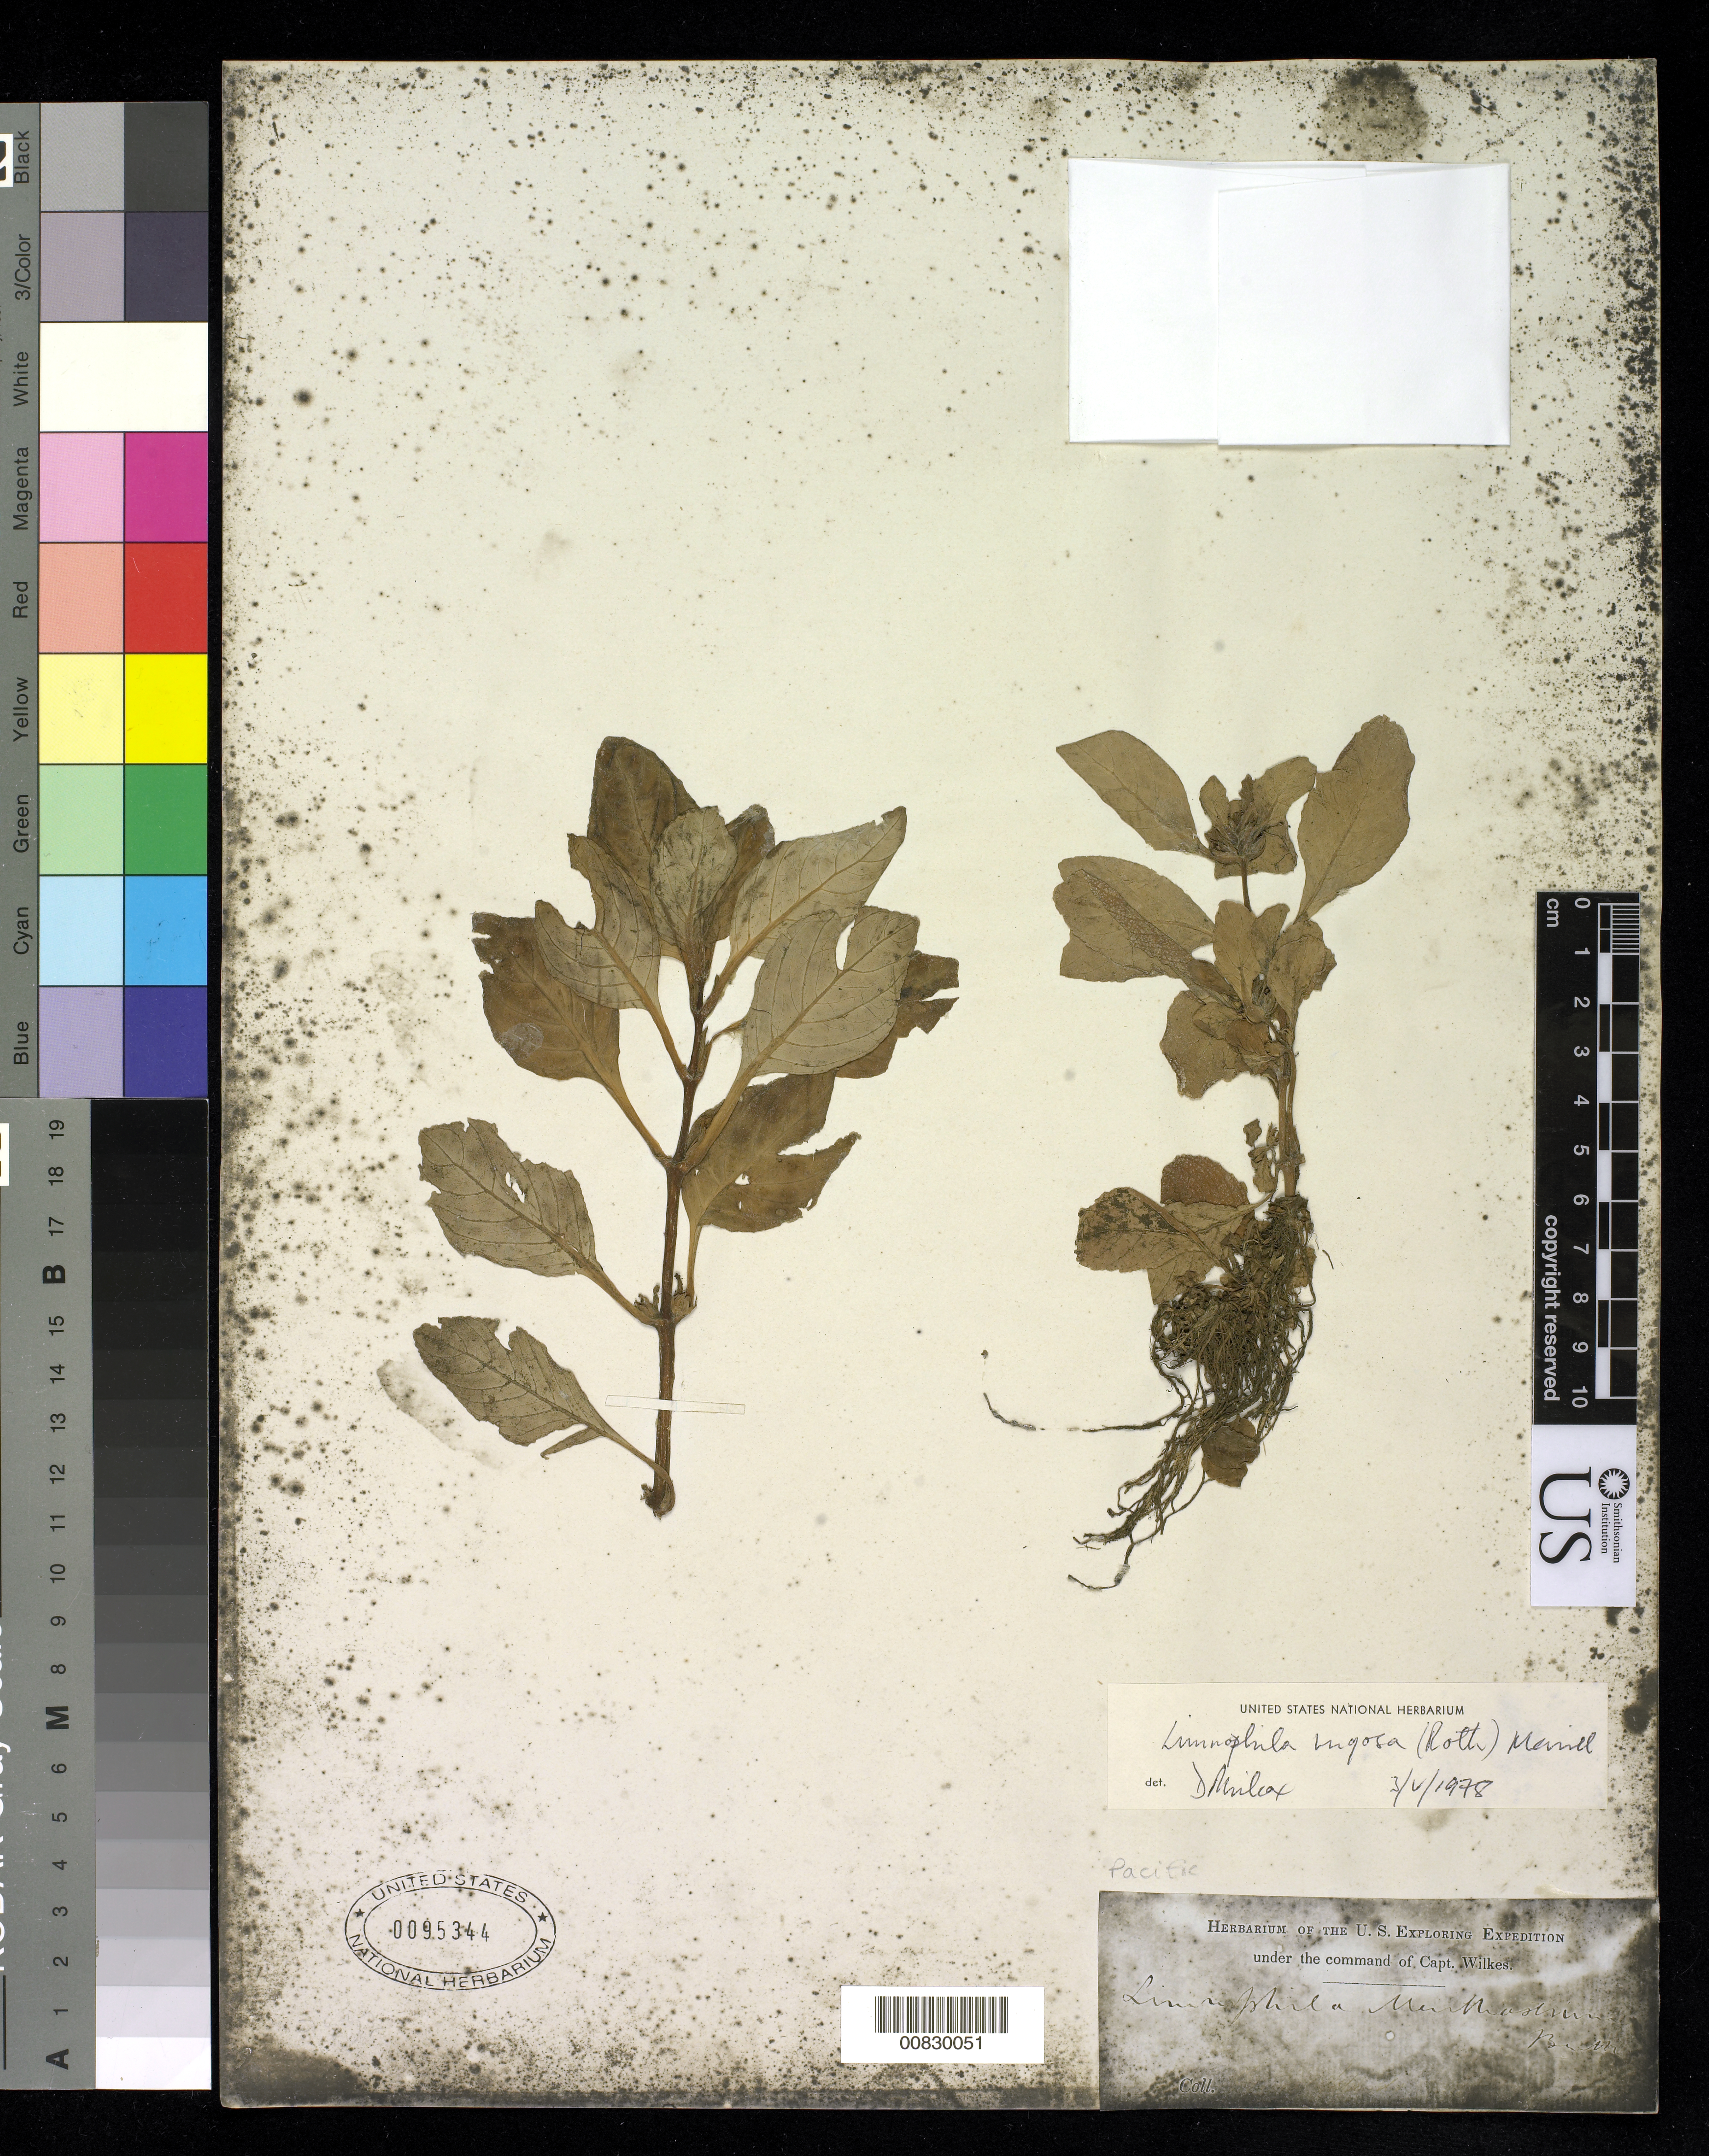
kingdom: Plantae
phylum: Tracheophyta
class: Magnoliopsida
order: Lamiales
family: Plantaginaceae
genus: Limnophila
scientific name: Limnophila menthastrum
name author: Benth.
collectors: Wilkes Explor. Exped.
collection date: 1838/1842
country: Fiji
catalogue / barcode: US 95344